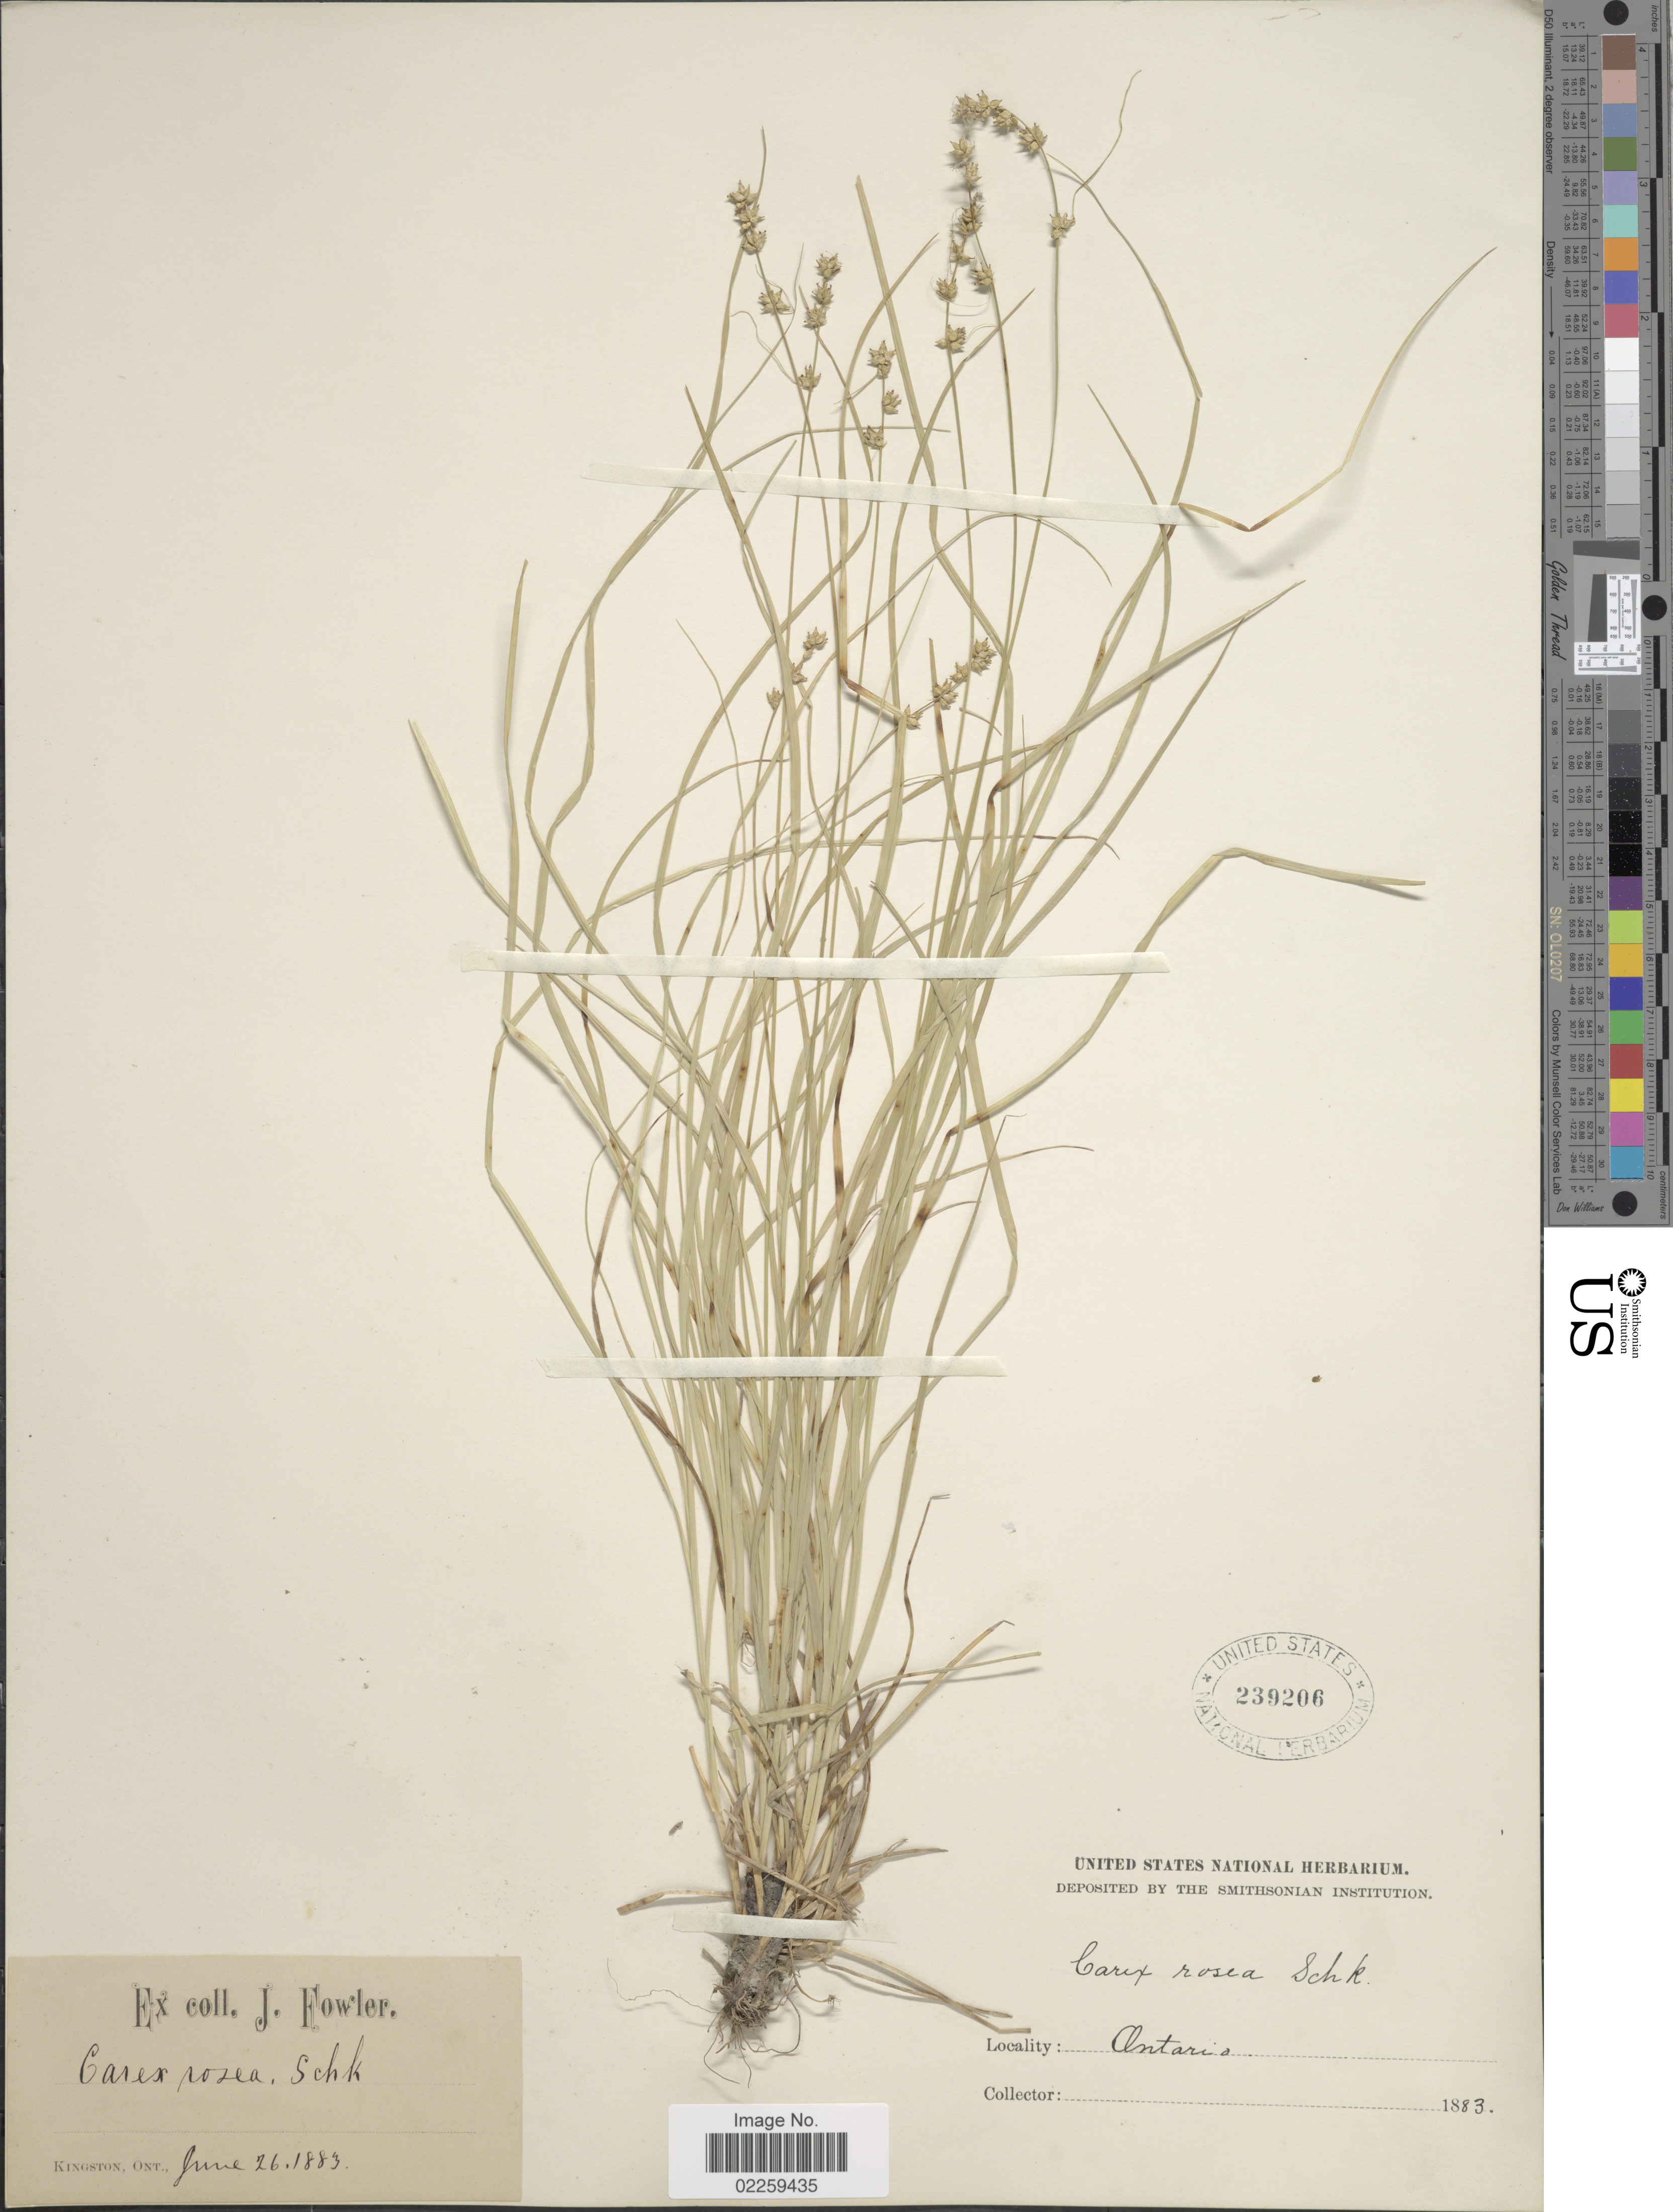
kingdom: Plantae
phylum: Tracheophyta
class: Liliopsida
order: Poales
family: Cyperaceae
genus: Carex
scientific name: Carex rosea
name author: Willd.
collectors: J. P. Fowler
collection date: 1883-06-26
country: Canada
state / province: Ontario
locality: Kingston, Ont.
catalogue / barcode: US 239206